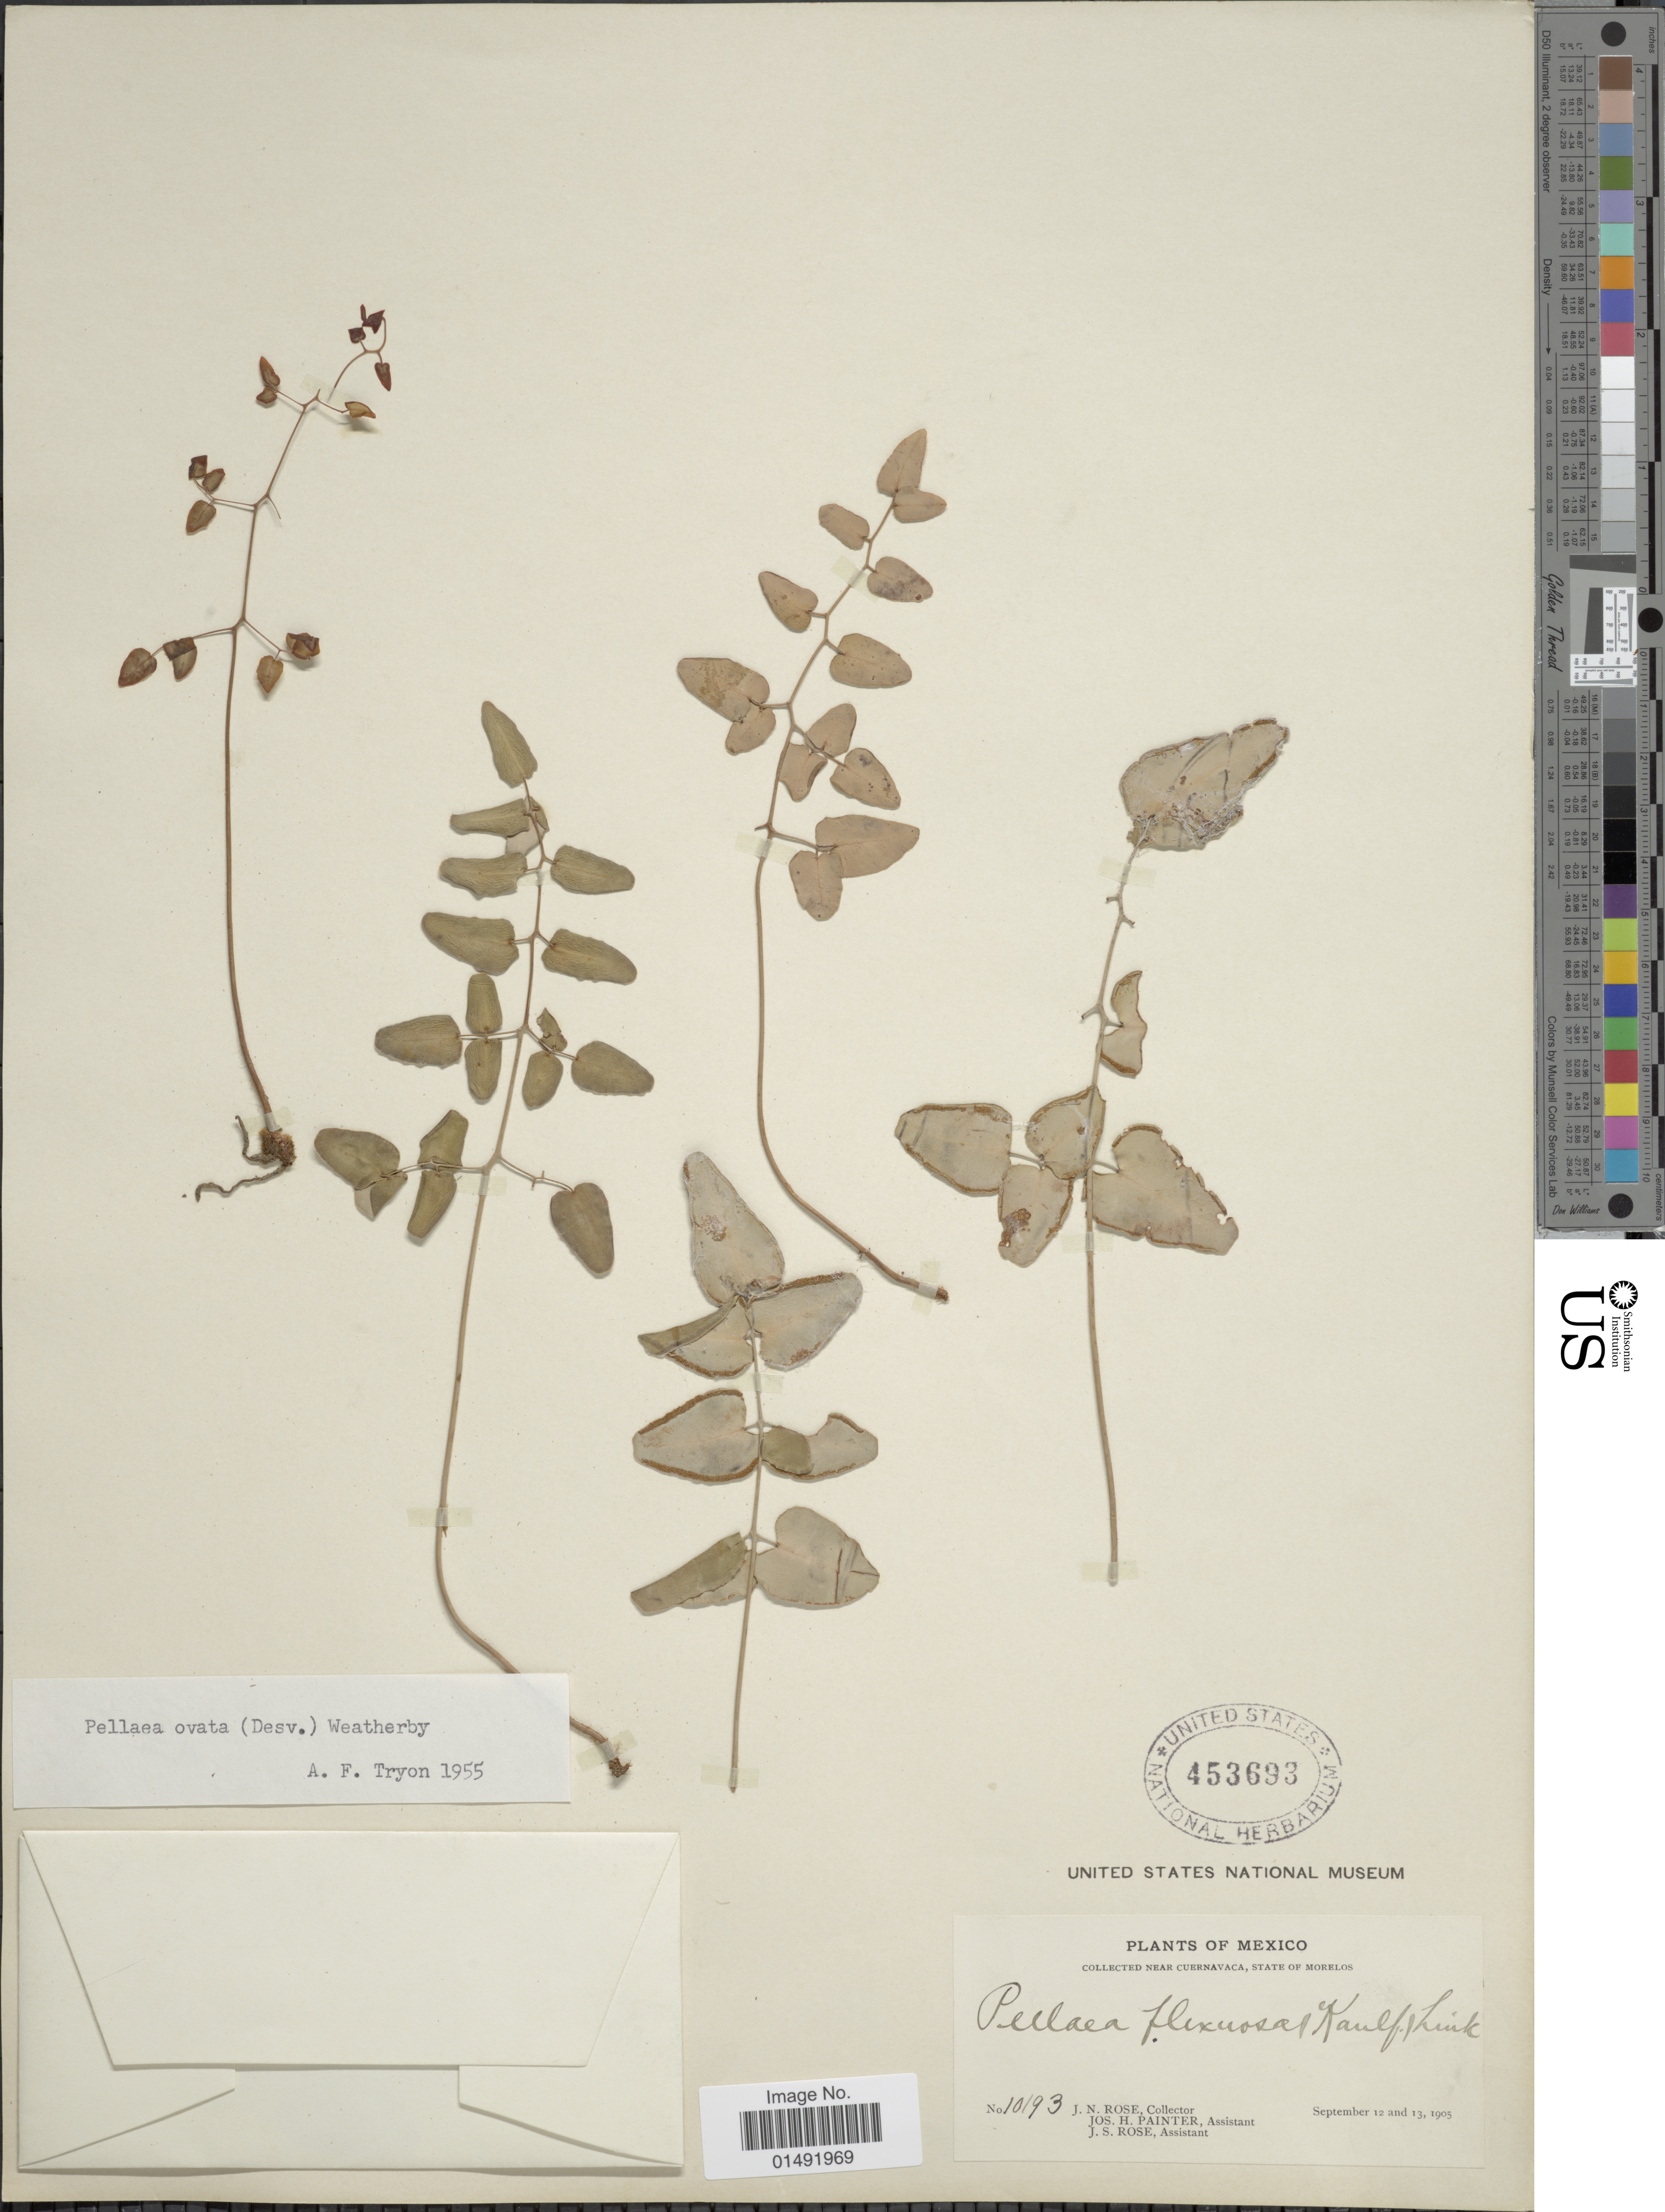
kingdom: Plantae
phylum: Tracheophyta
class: Polypodiopsida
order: Polypodiales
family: Pteridaceae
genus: Pellaea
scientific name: Pellaea ovata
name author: (Desv.) Weath.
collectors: J. N. Rose, J. H. Painter & J. S. Rose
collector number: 10193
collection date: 1905-09-12/1905-09-13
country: Mexico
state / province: Morelos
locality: Near Cuernavaca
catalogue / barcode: US 453693